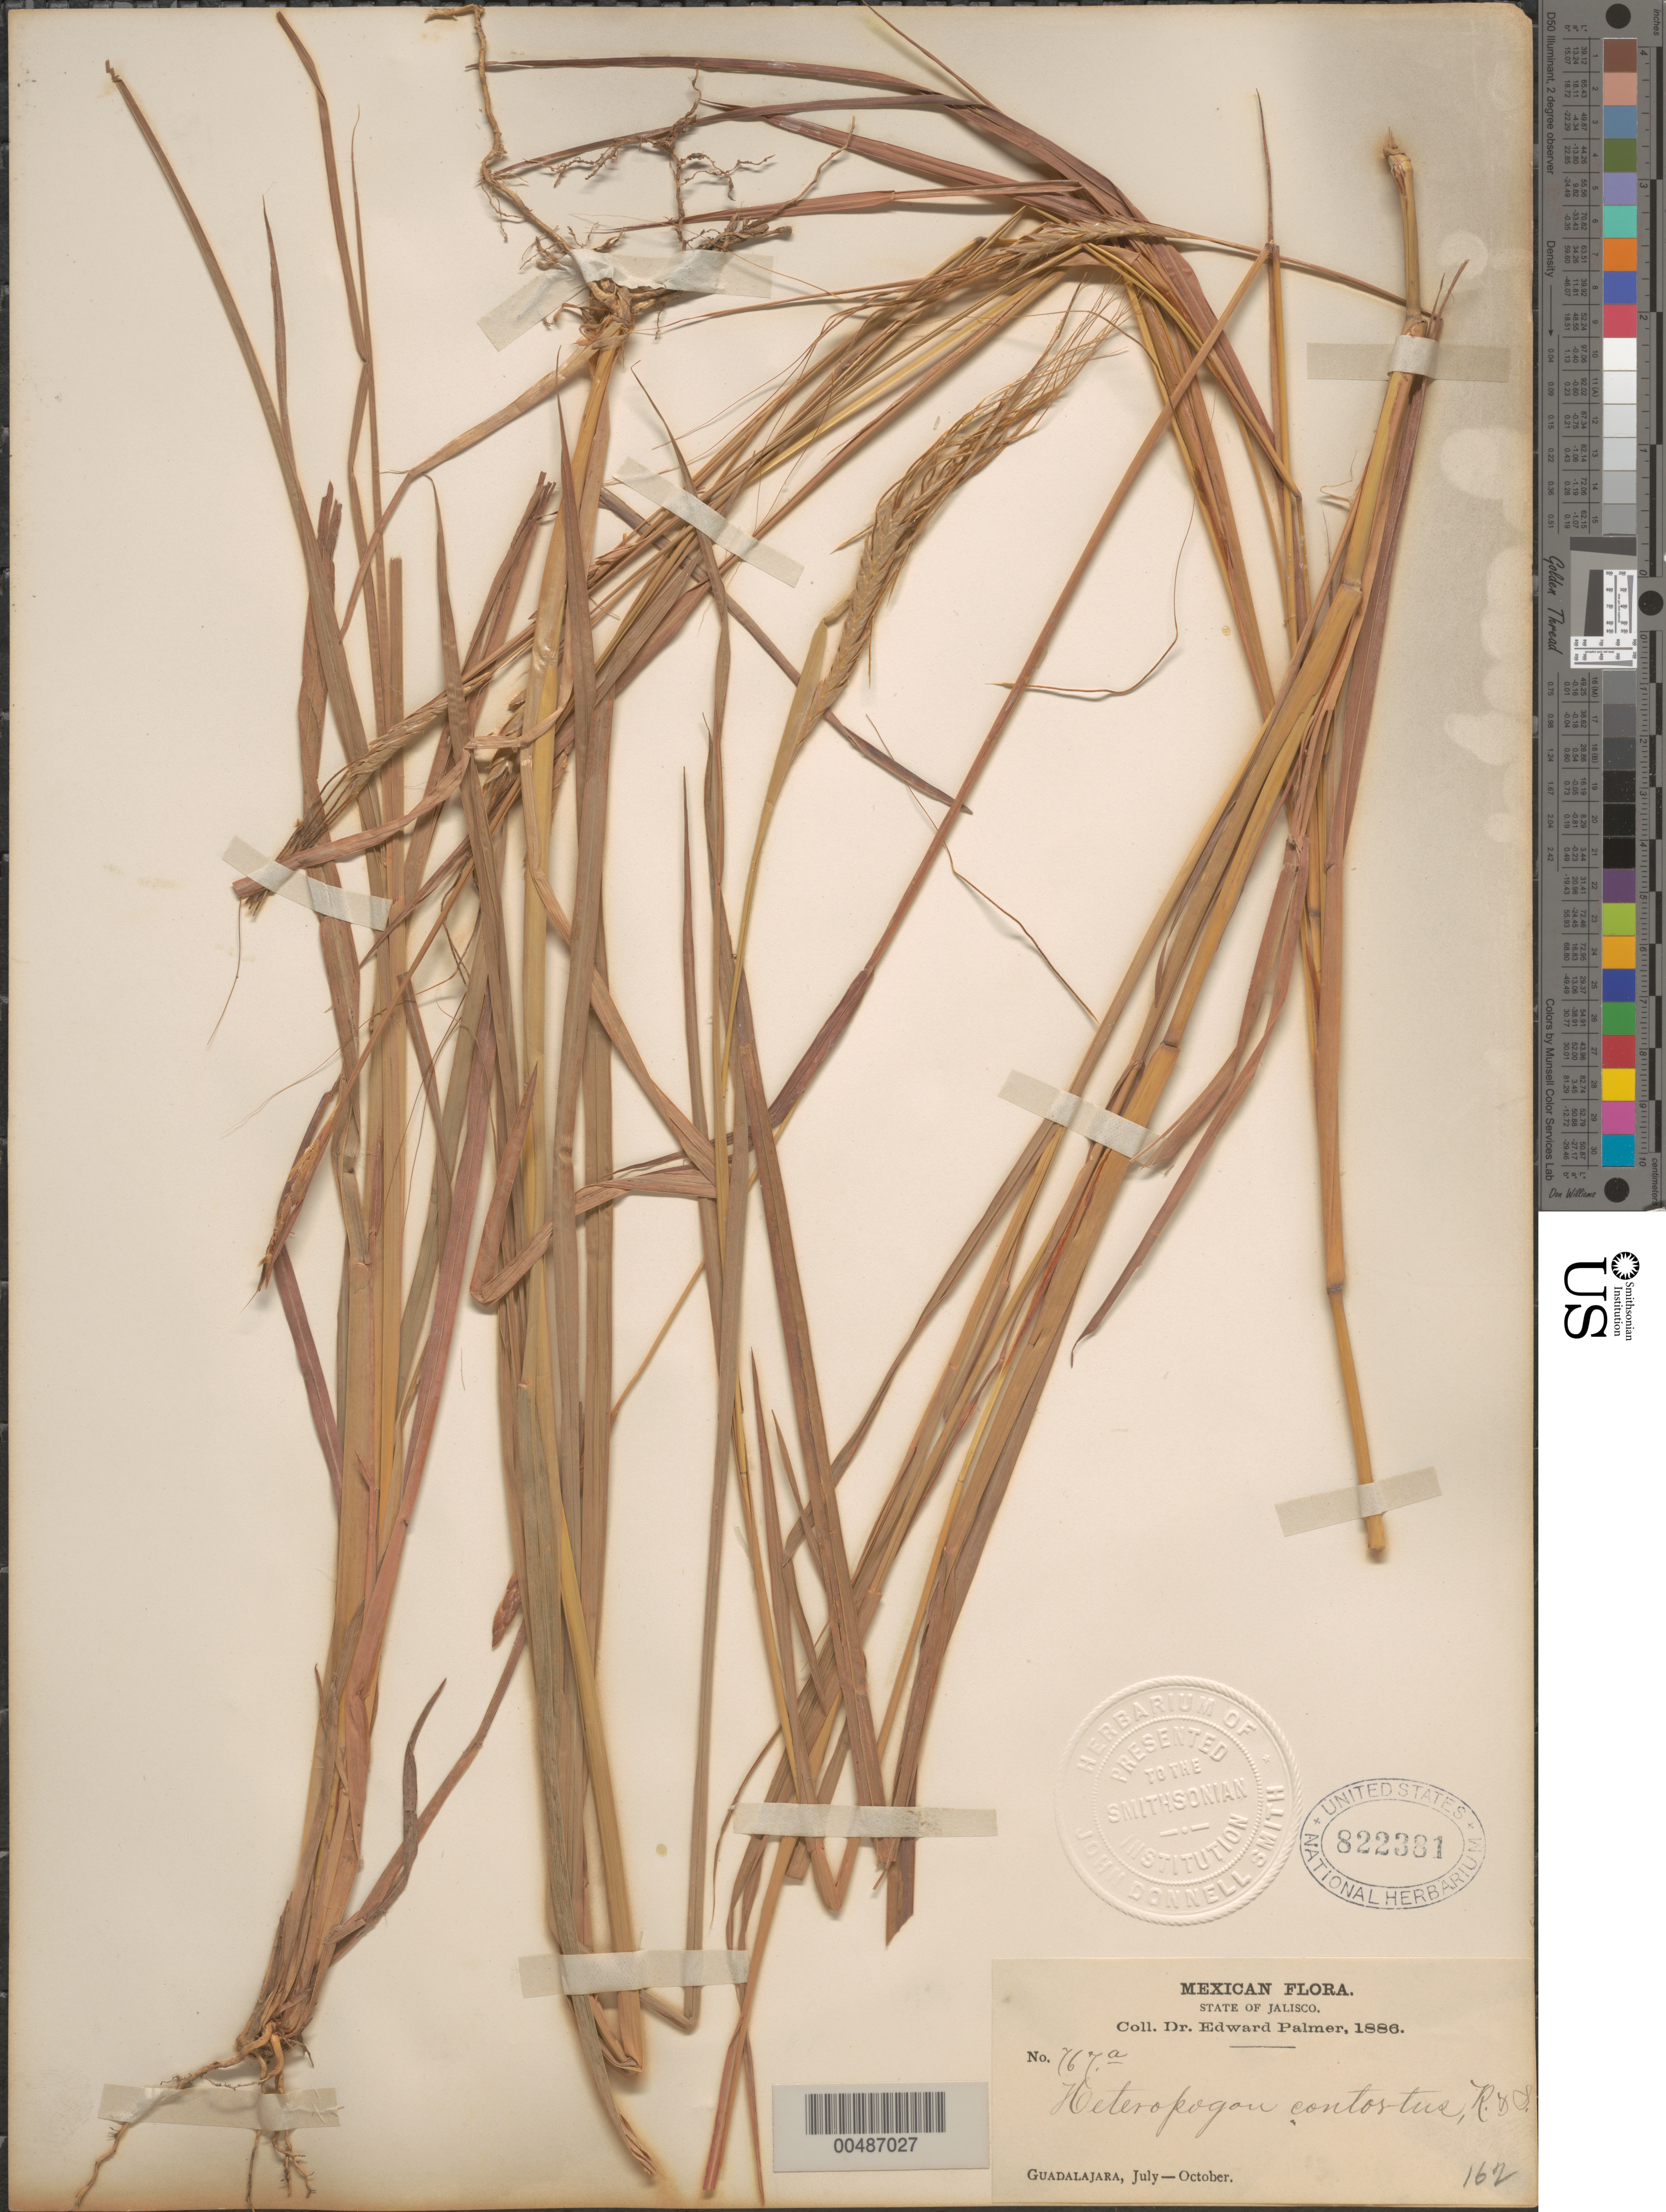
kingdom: Plantae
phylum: Tracheophyta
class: Liliopsida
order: Poales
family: Poaceae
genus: Heteropogon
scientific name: Heteropogon contortus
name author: (L.) P. Beauv. ex Roem. & Schult.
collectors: E. Palmer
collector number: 767a (162)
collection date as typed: Jul 1886 to Oct 1886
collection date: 1886-07/1886-10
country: Mexico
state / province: Jalisco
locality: Guadalajara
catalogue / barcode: US 822381